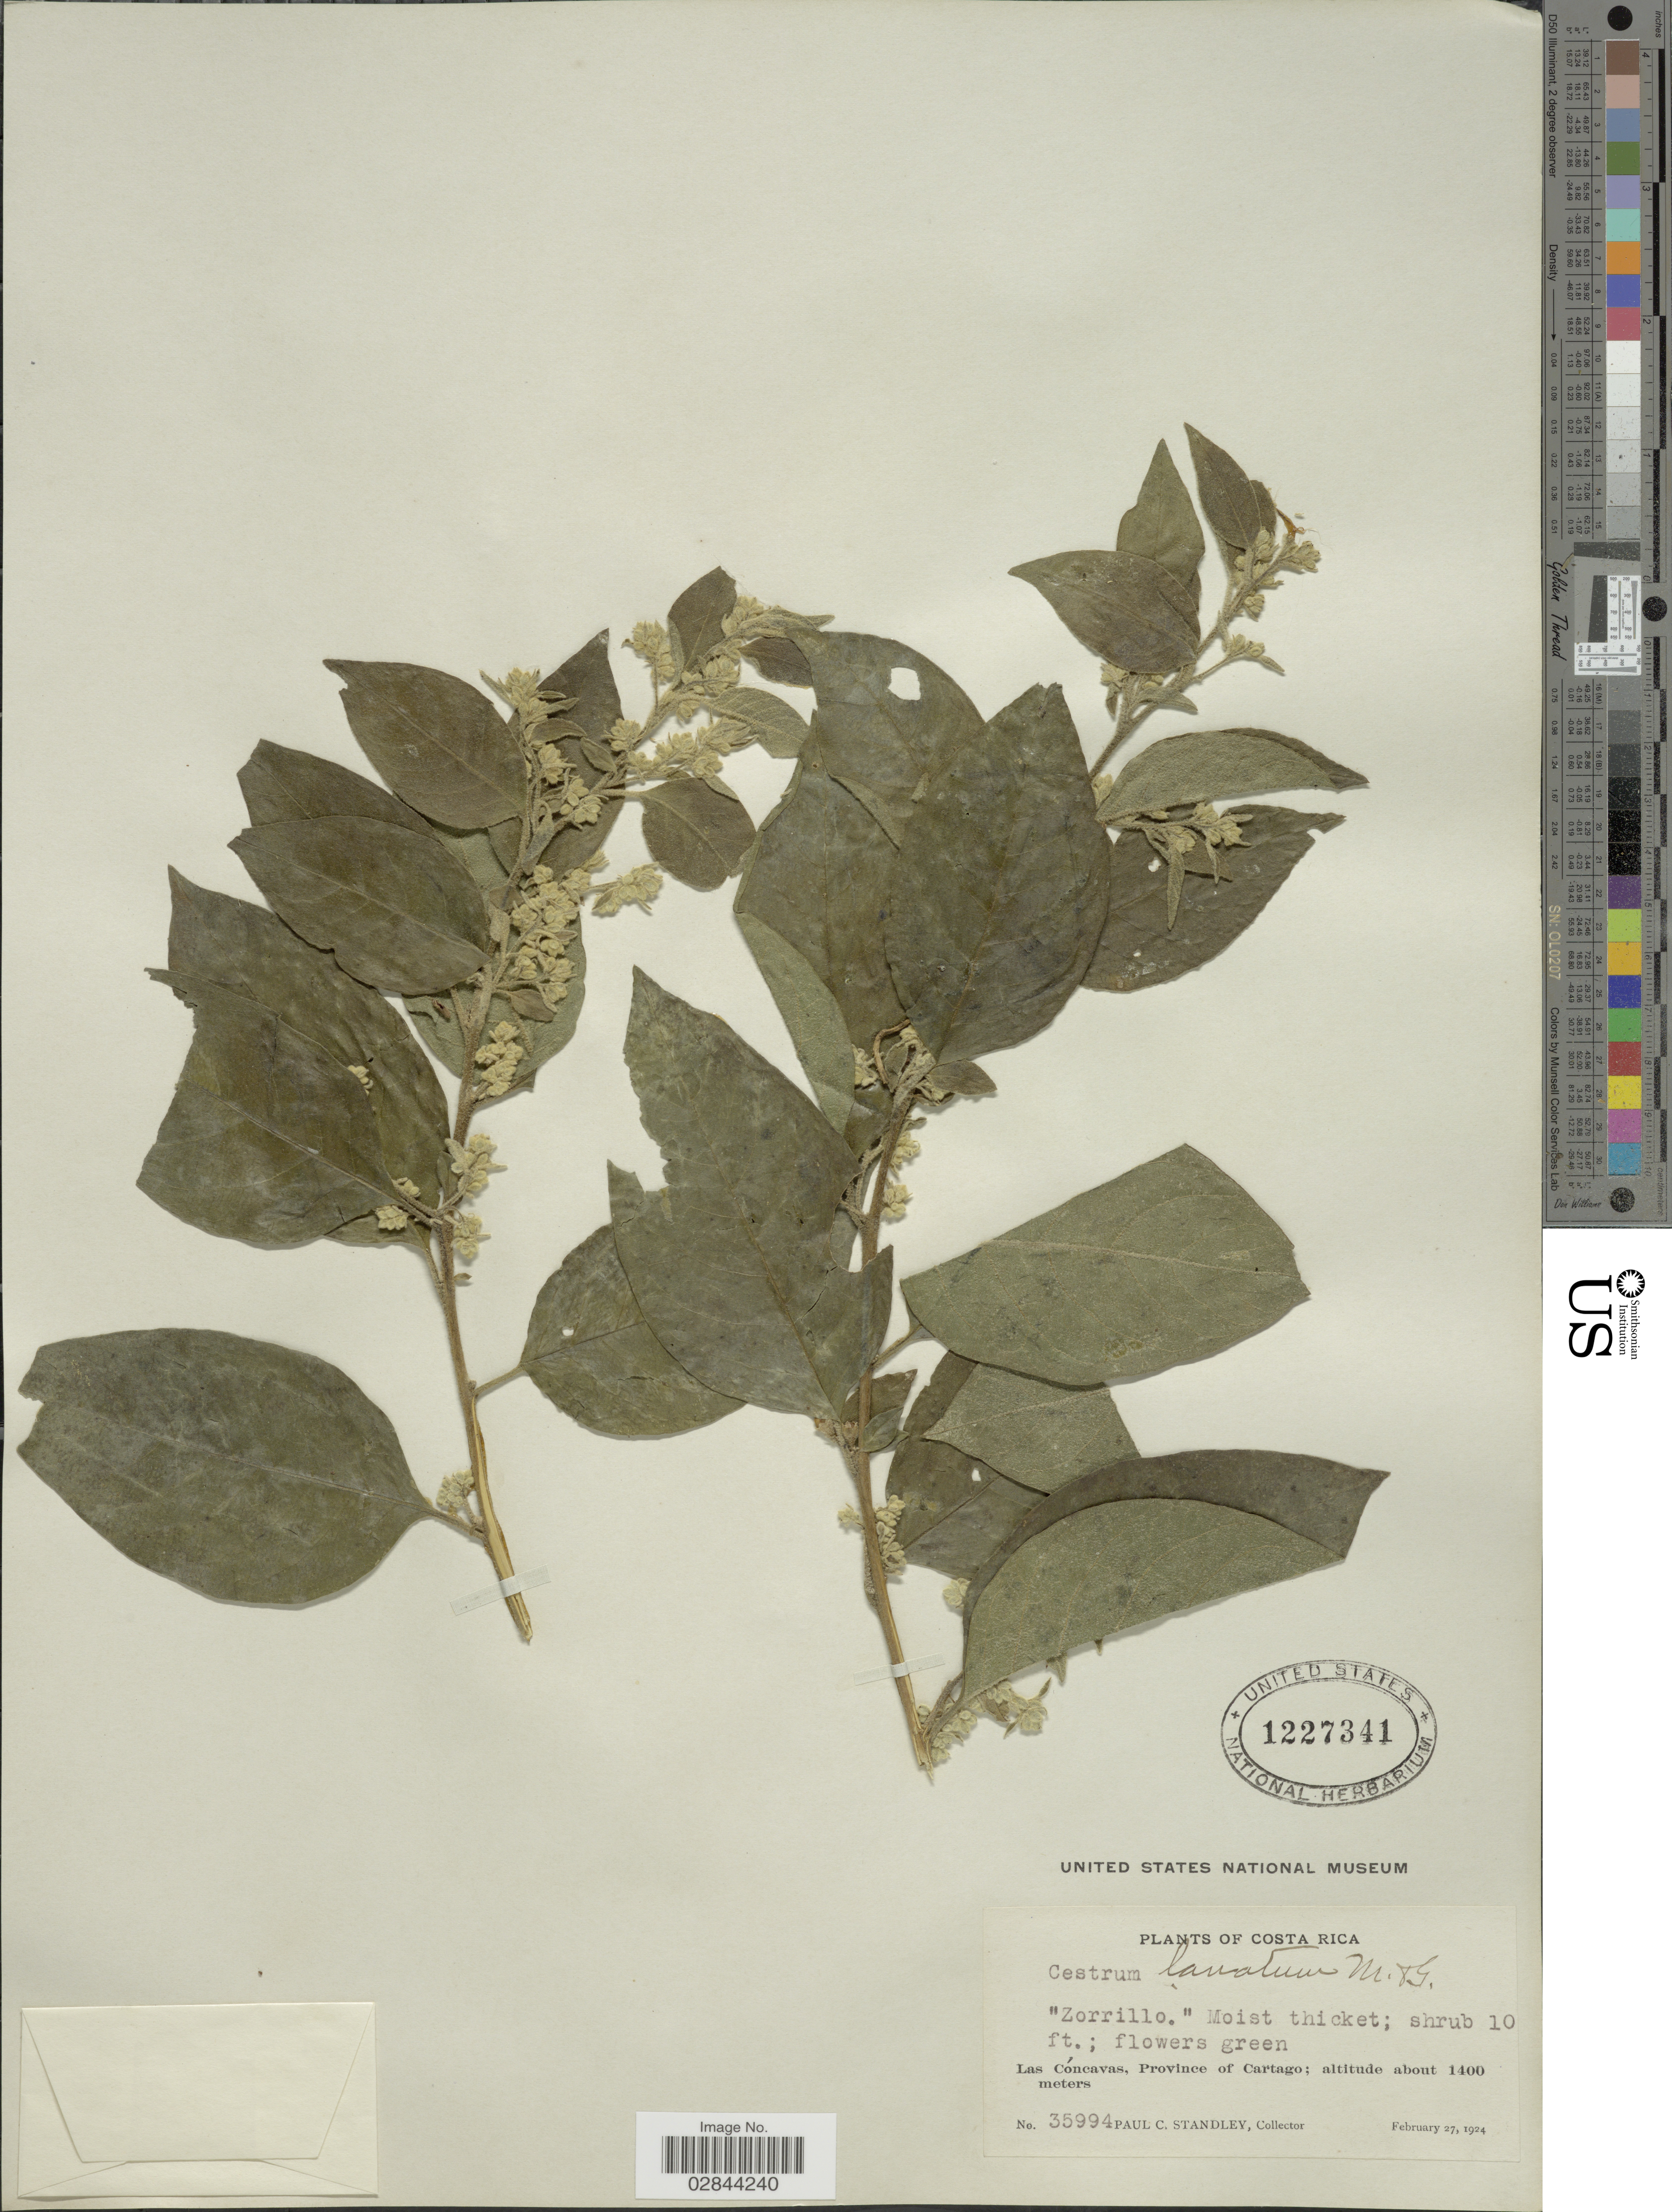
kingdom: Plantae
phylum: Tracheophyta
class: Magnoliopsida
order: Solanales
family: Solanaceae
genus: Cestrum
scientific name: Cestrum lanatum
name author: M. Martens & Galeotti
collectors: P. C. Standley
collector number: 35994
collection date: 1924-02-27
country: Costa Rica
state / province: Cartago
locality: Las Cóncavas.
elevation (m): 1400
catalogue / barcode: US 1227341